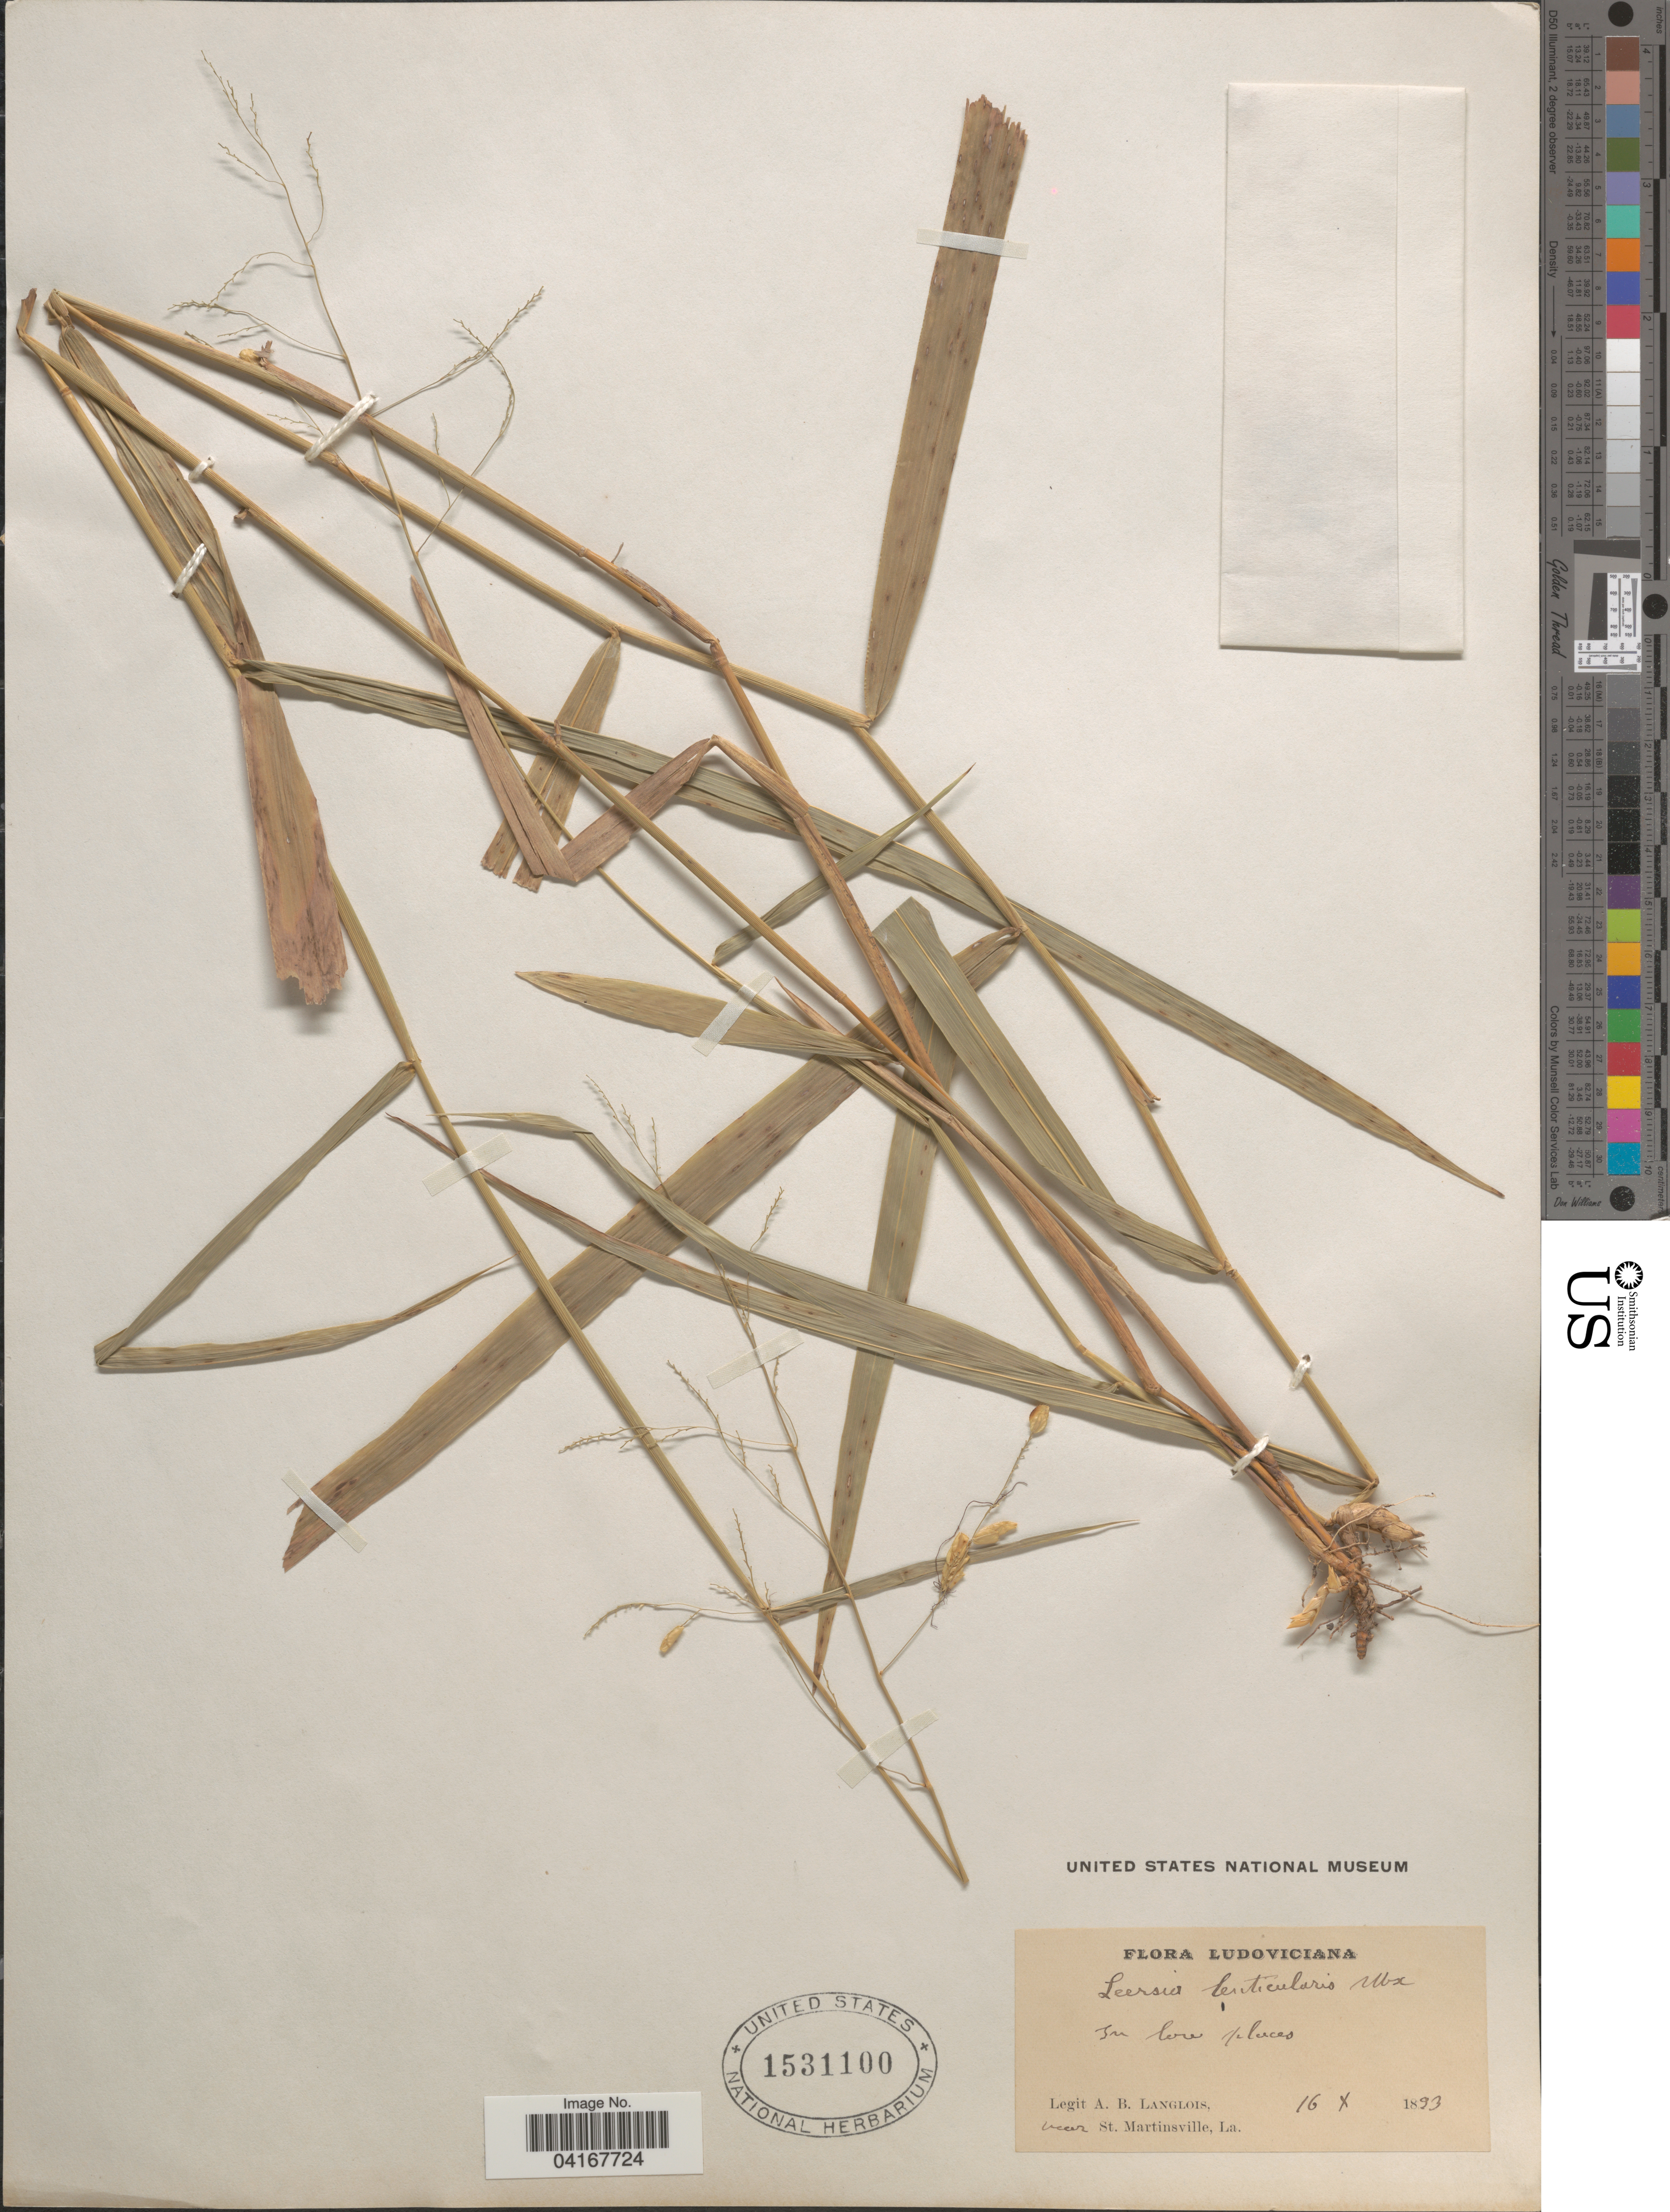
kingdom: Plantae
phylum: Tracheophyta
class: Liliopsida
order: Poales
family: Poaceae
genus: Leersia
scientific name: Leersia lenticularis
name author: Michx.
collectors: A. Langlois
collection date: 1893-10-16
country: United States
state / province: Louisiana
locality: Near St. Martinsville.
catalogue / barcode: US 1531100